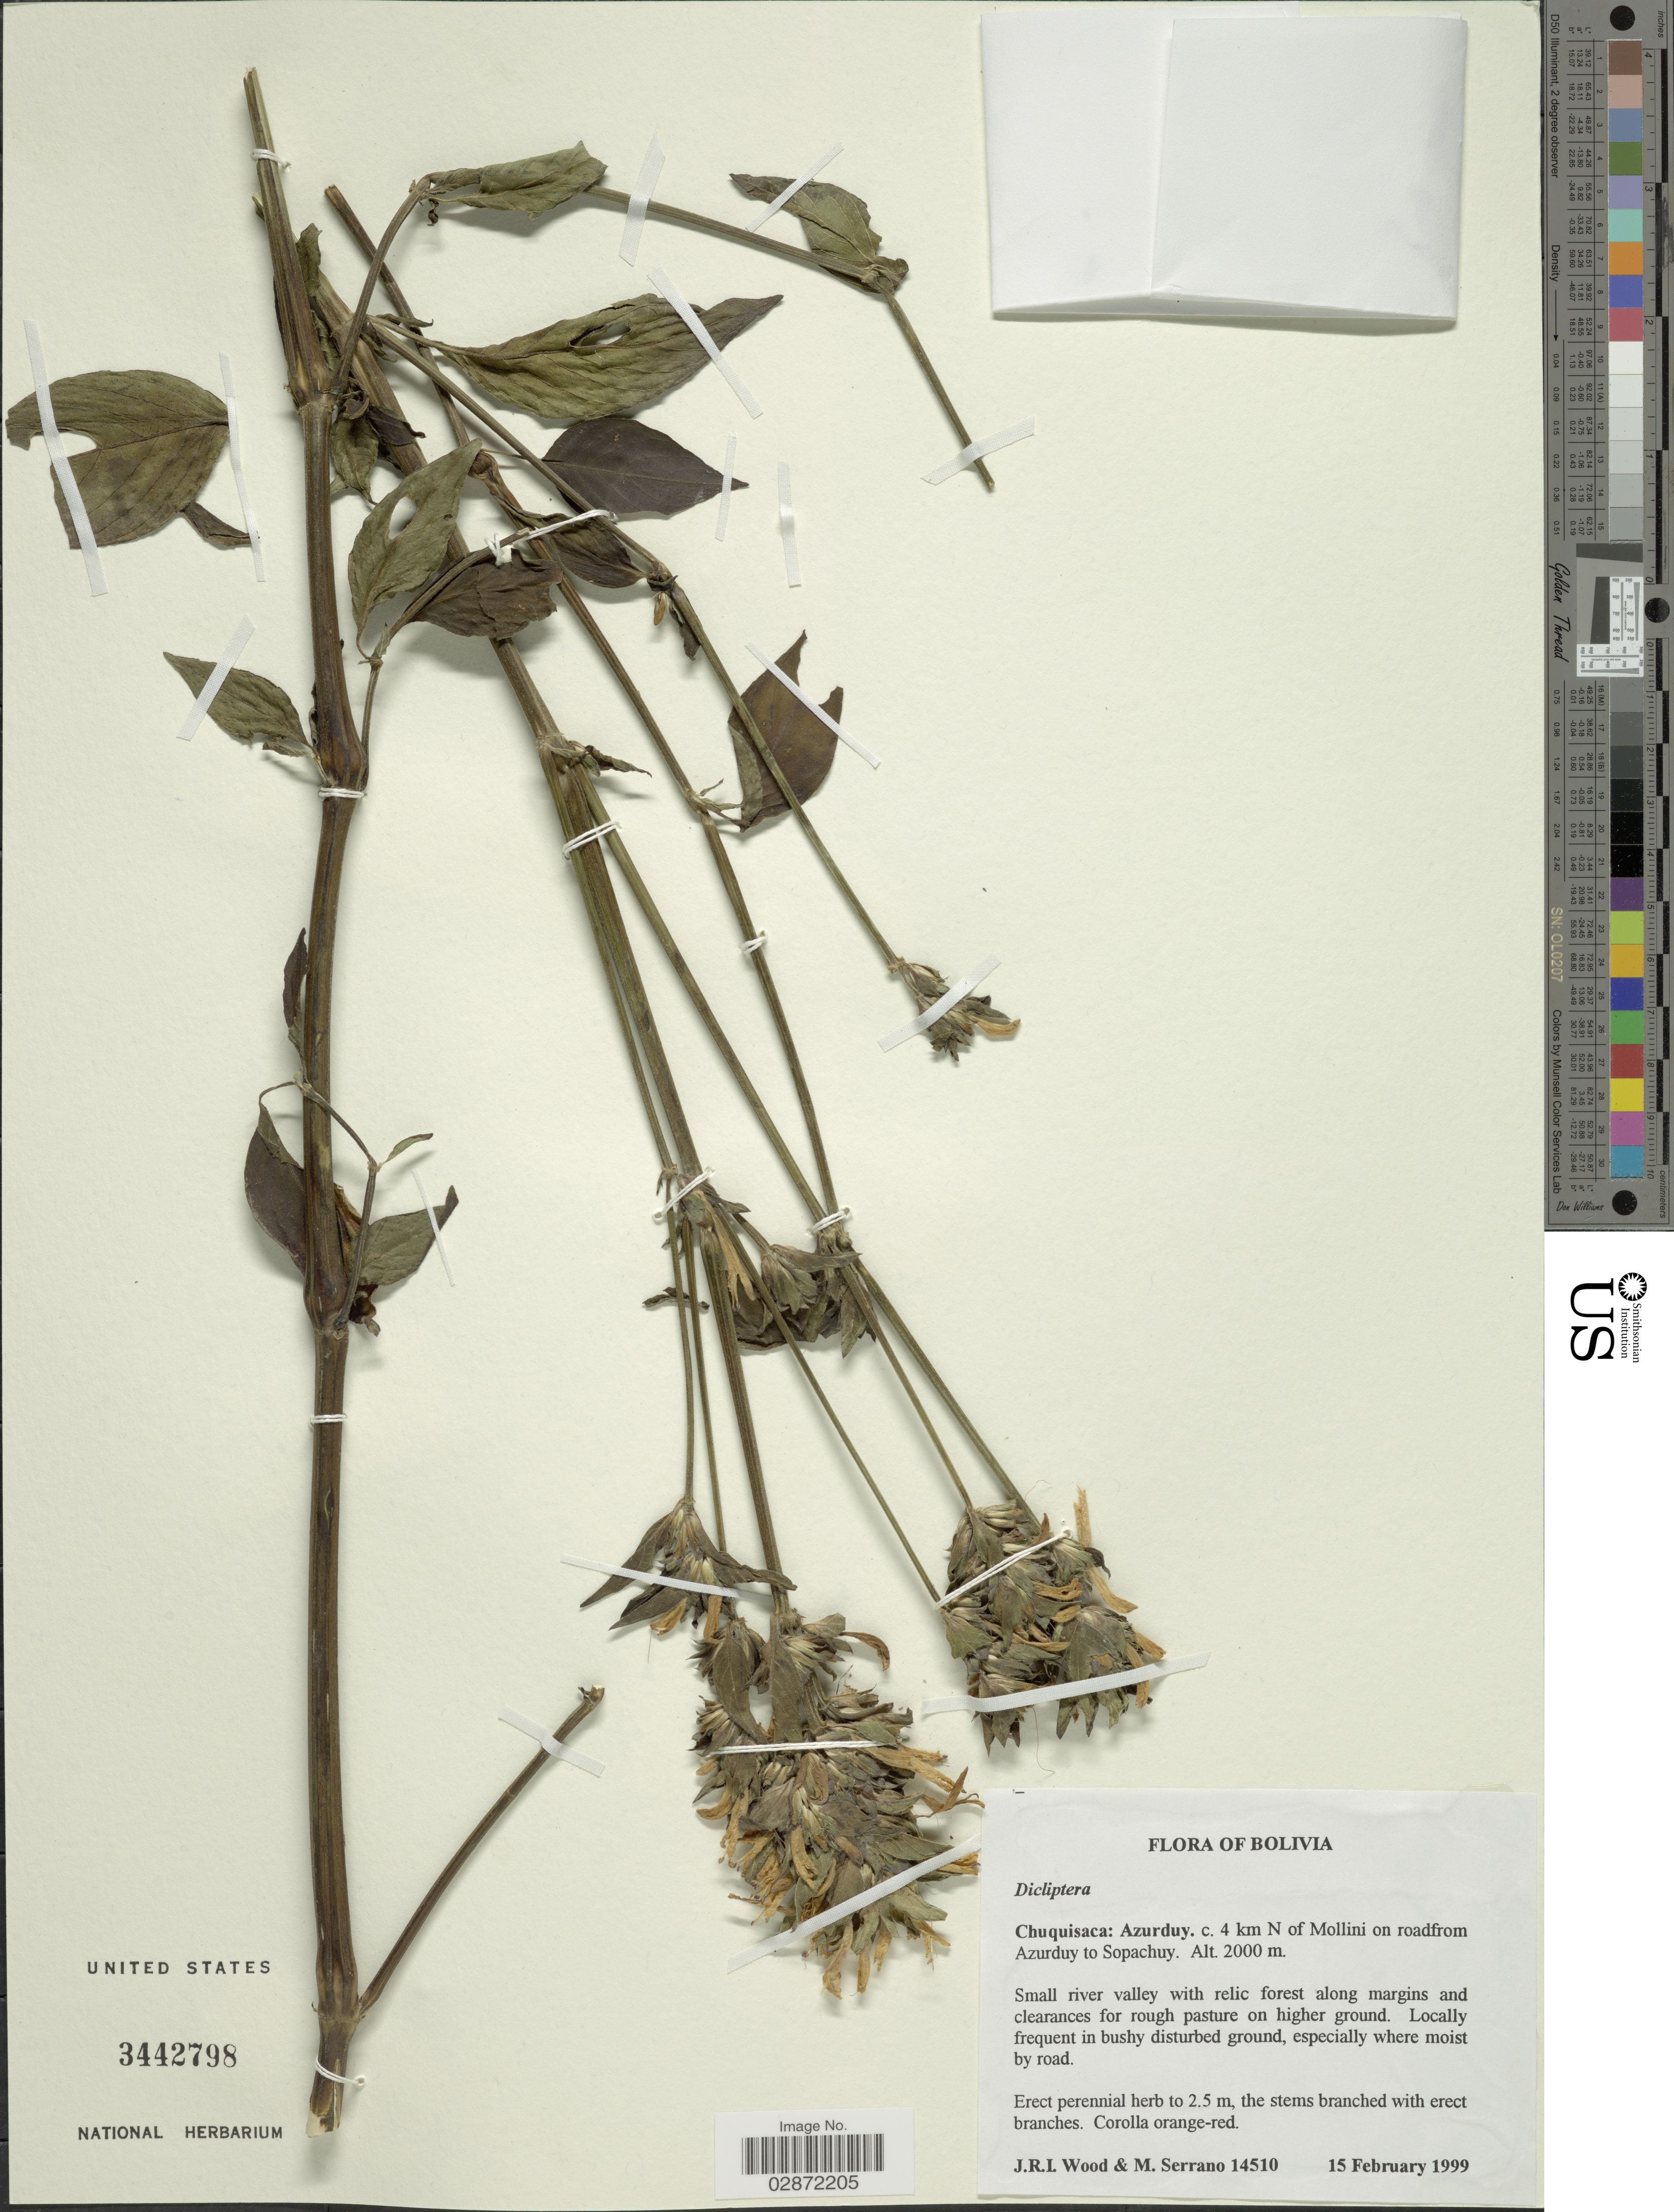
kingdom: Plantae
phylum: Tracheophyta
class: Magnoliopsida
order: Lamiales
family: Acanthaceae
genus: Dicliptera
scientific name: Dicliptera squarrosa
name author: Nees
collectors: J. R. I. Wood & M. Serrano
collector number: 14510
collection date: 1999-02-15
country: Bolivia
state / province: Chuquisaca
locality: Azurduy, c. 4 km N of Mollini on road from Azurduy to Sopachuy.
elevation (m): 2000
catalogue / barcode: US 3442798